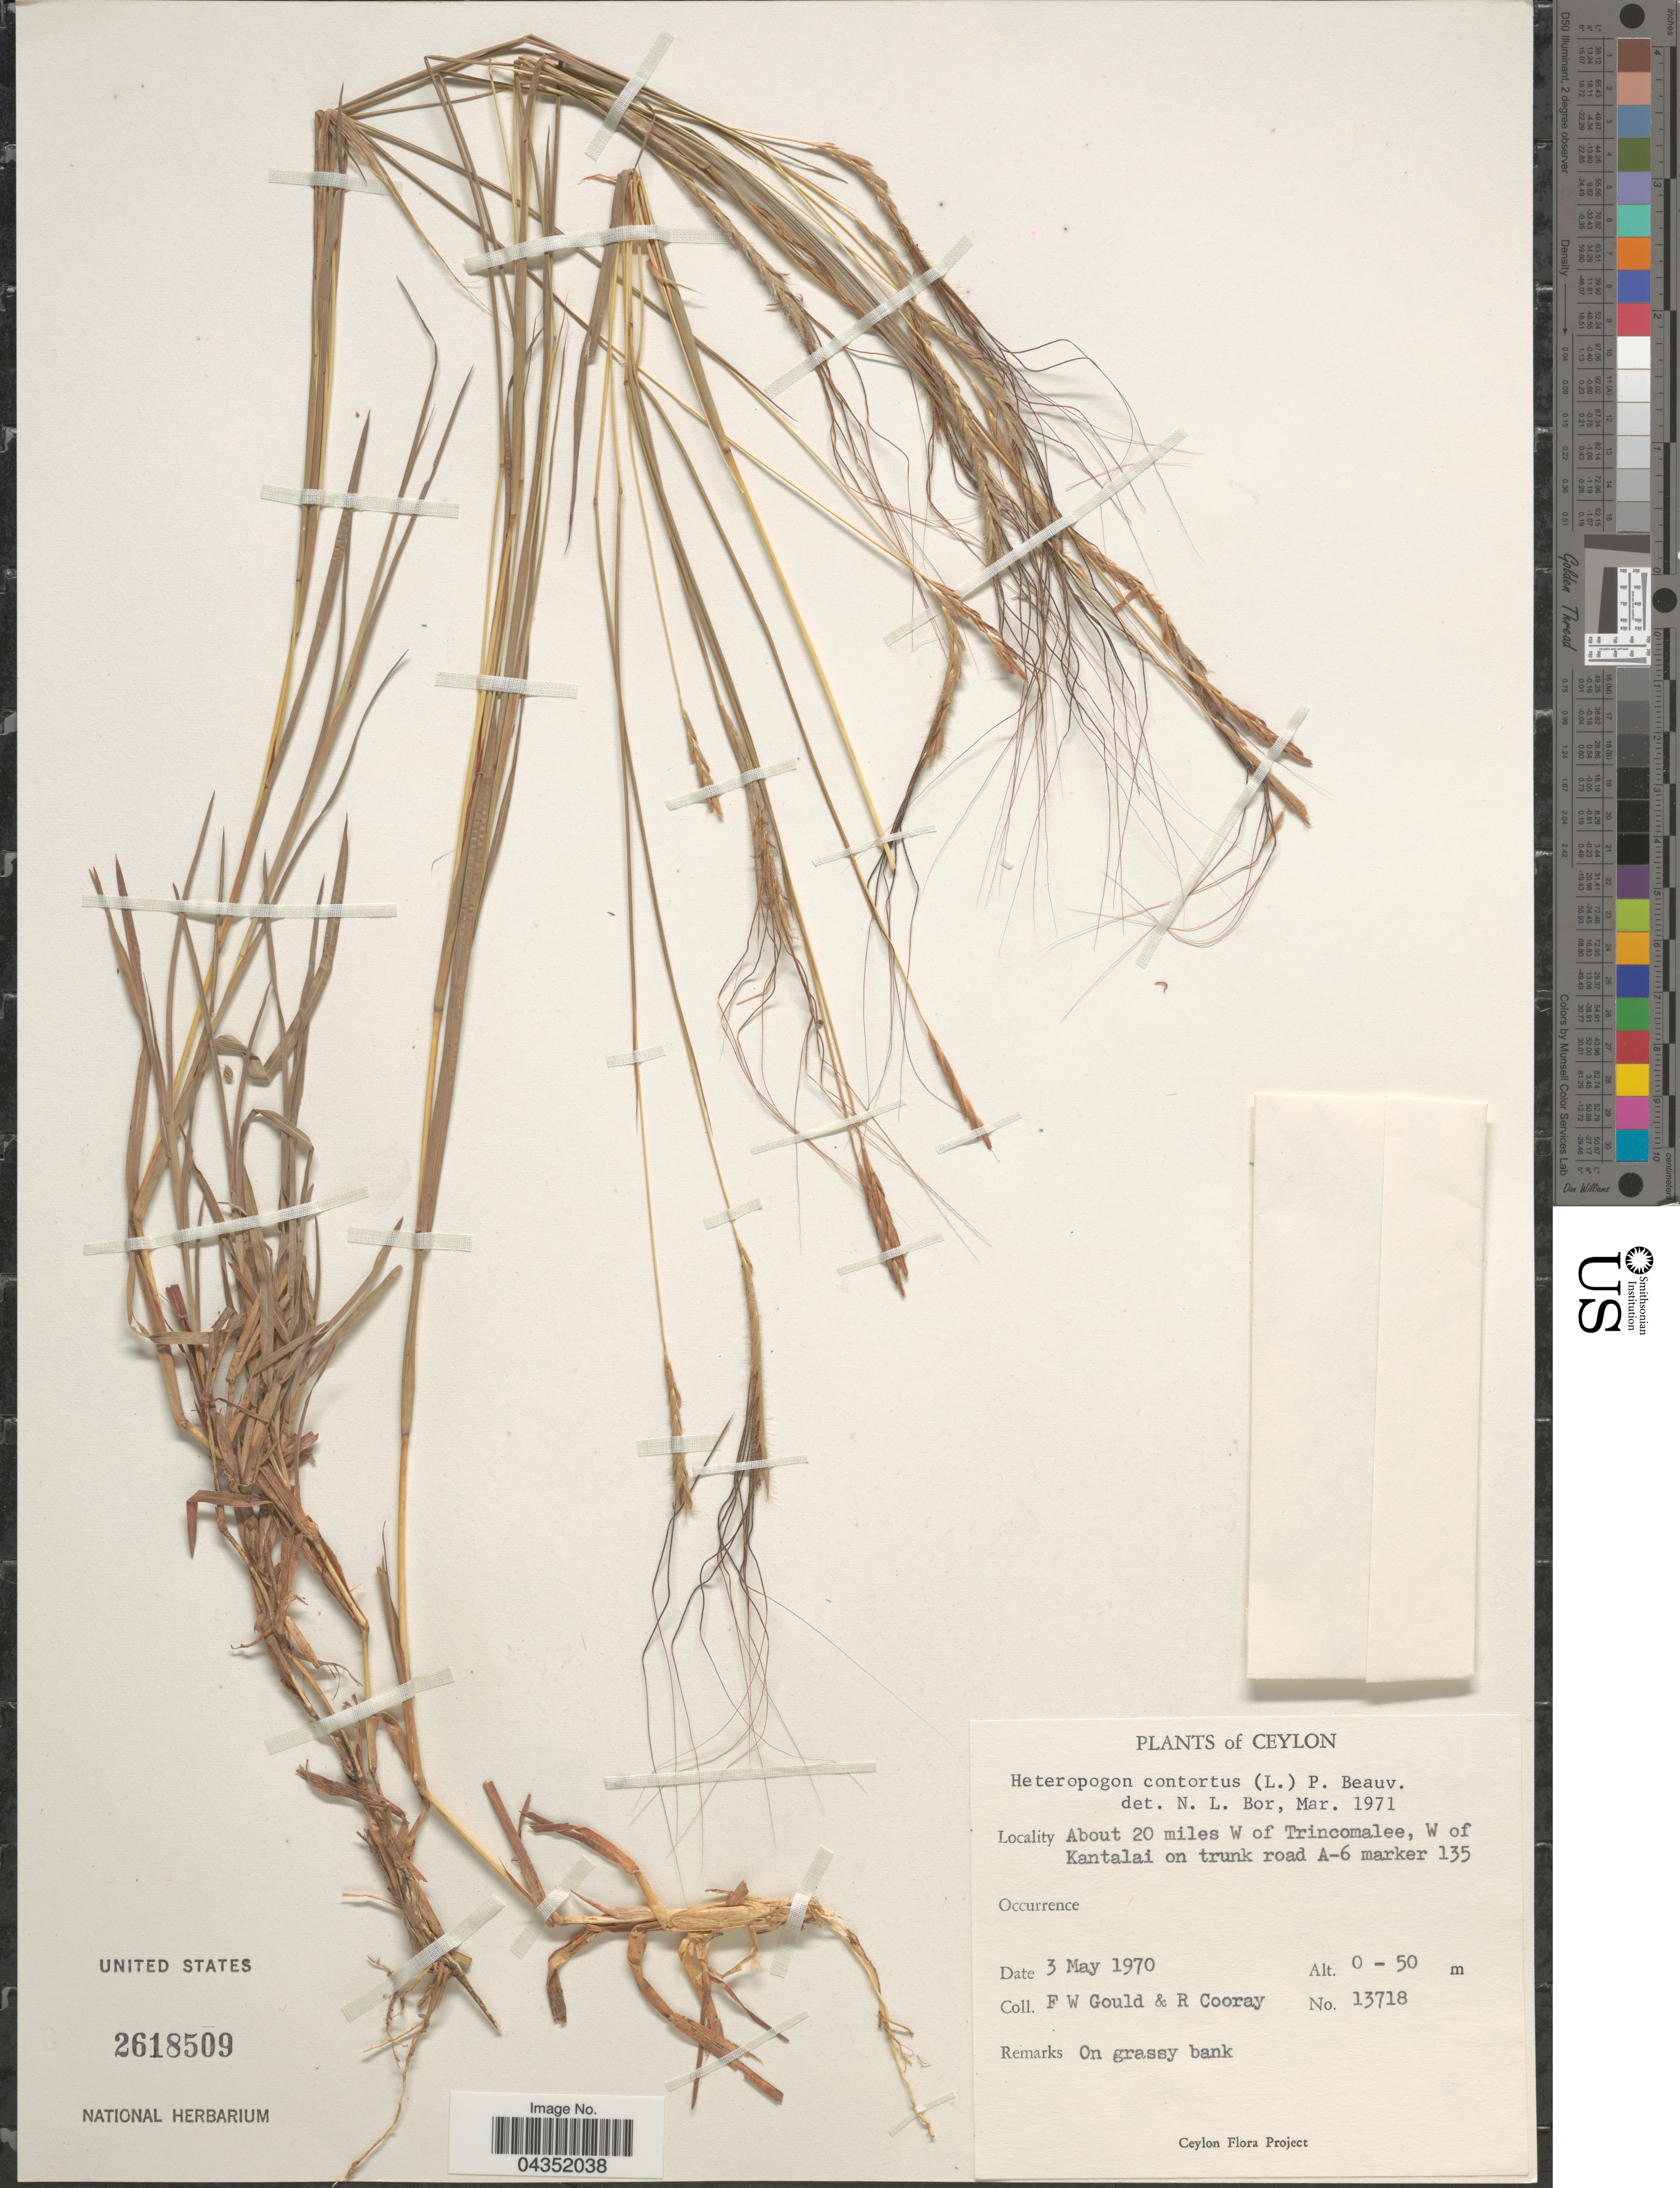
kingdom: Plantae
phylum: Tracheophyta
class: Liliopsida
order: Poales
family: Poaceae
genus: Heteropogon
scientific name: Heteropogon contortus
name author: (L.) P. Beauv. ex Roem. & Schult.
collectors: F. W. Gould & R. Cooray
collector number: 13718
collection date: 1970-05-03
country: Sri Lanka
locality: Ceylon. About 20 miles W of Trincomalee, W of Kantalai on trunk road A-6 marker 135.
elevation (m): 0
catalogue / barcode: US 2618509